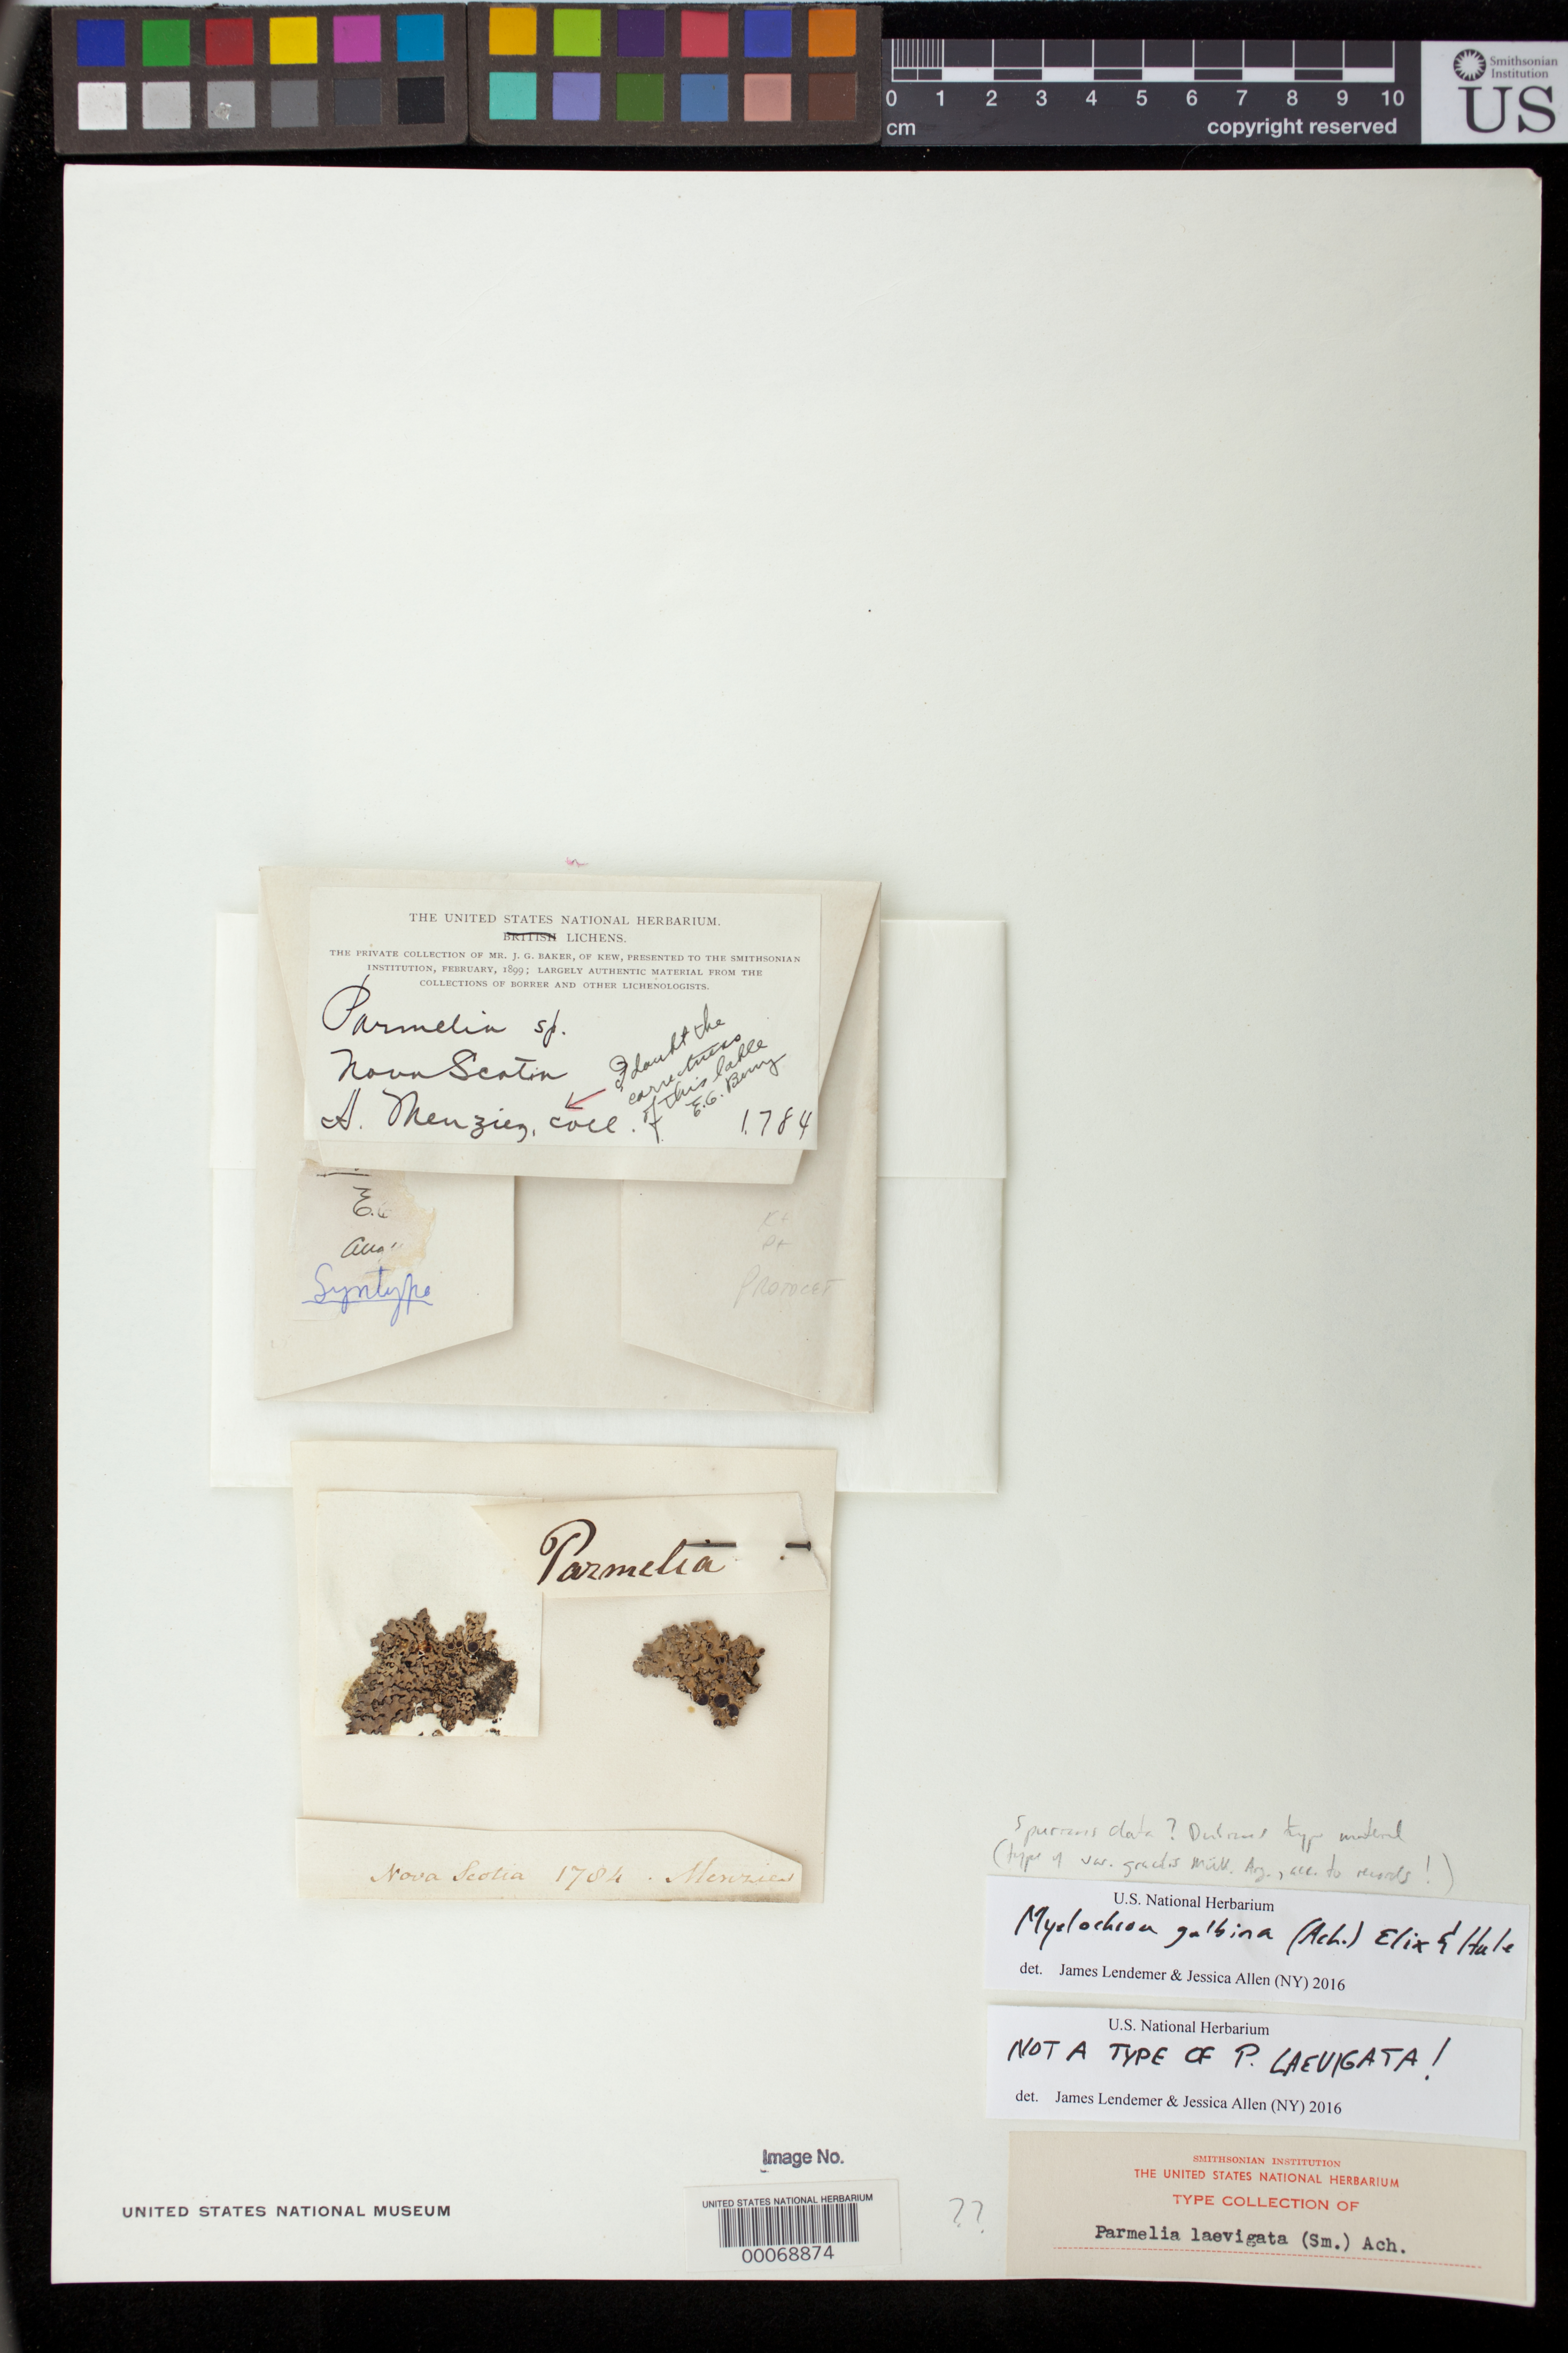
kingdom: Fungi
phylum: Ascomycota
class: Lecanoromycetes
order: Lecanorales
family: Parmeliaceae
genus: Parmelia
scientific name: Parmelia laevigata var. gracilis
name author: Müll. Arg.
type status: Possible Type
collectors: É. F. André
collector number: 923 Bis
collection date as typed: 1875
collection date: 1875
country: Colombia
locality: Bogata.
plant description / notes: Dubiously type material, record with spurious type specimen data? Mounted on herbarium sheet as "type collection of Parmelia laevigata (Sm.) Ach."; recorded in type register as "isolectotype" of Parmelia laevigata var. gracilis Mull. Arg., and collection as André 923 bis from Colombia but that name and collection data appear nowhere on sheet or specimen. Original specimen label states this is a Menzies collection from Nova Scotia, 1784 (with undated annotation by E.G. Berry, "I doubt the correctness of this label"). A label with unknown data has apparently been removed from the packet at some point in the past.